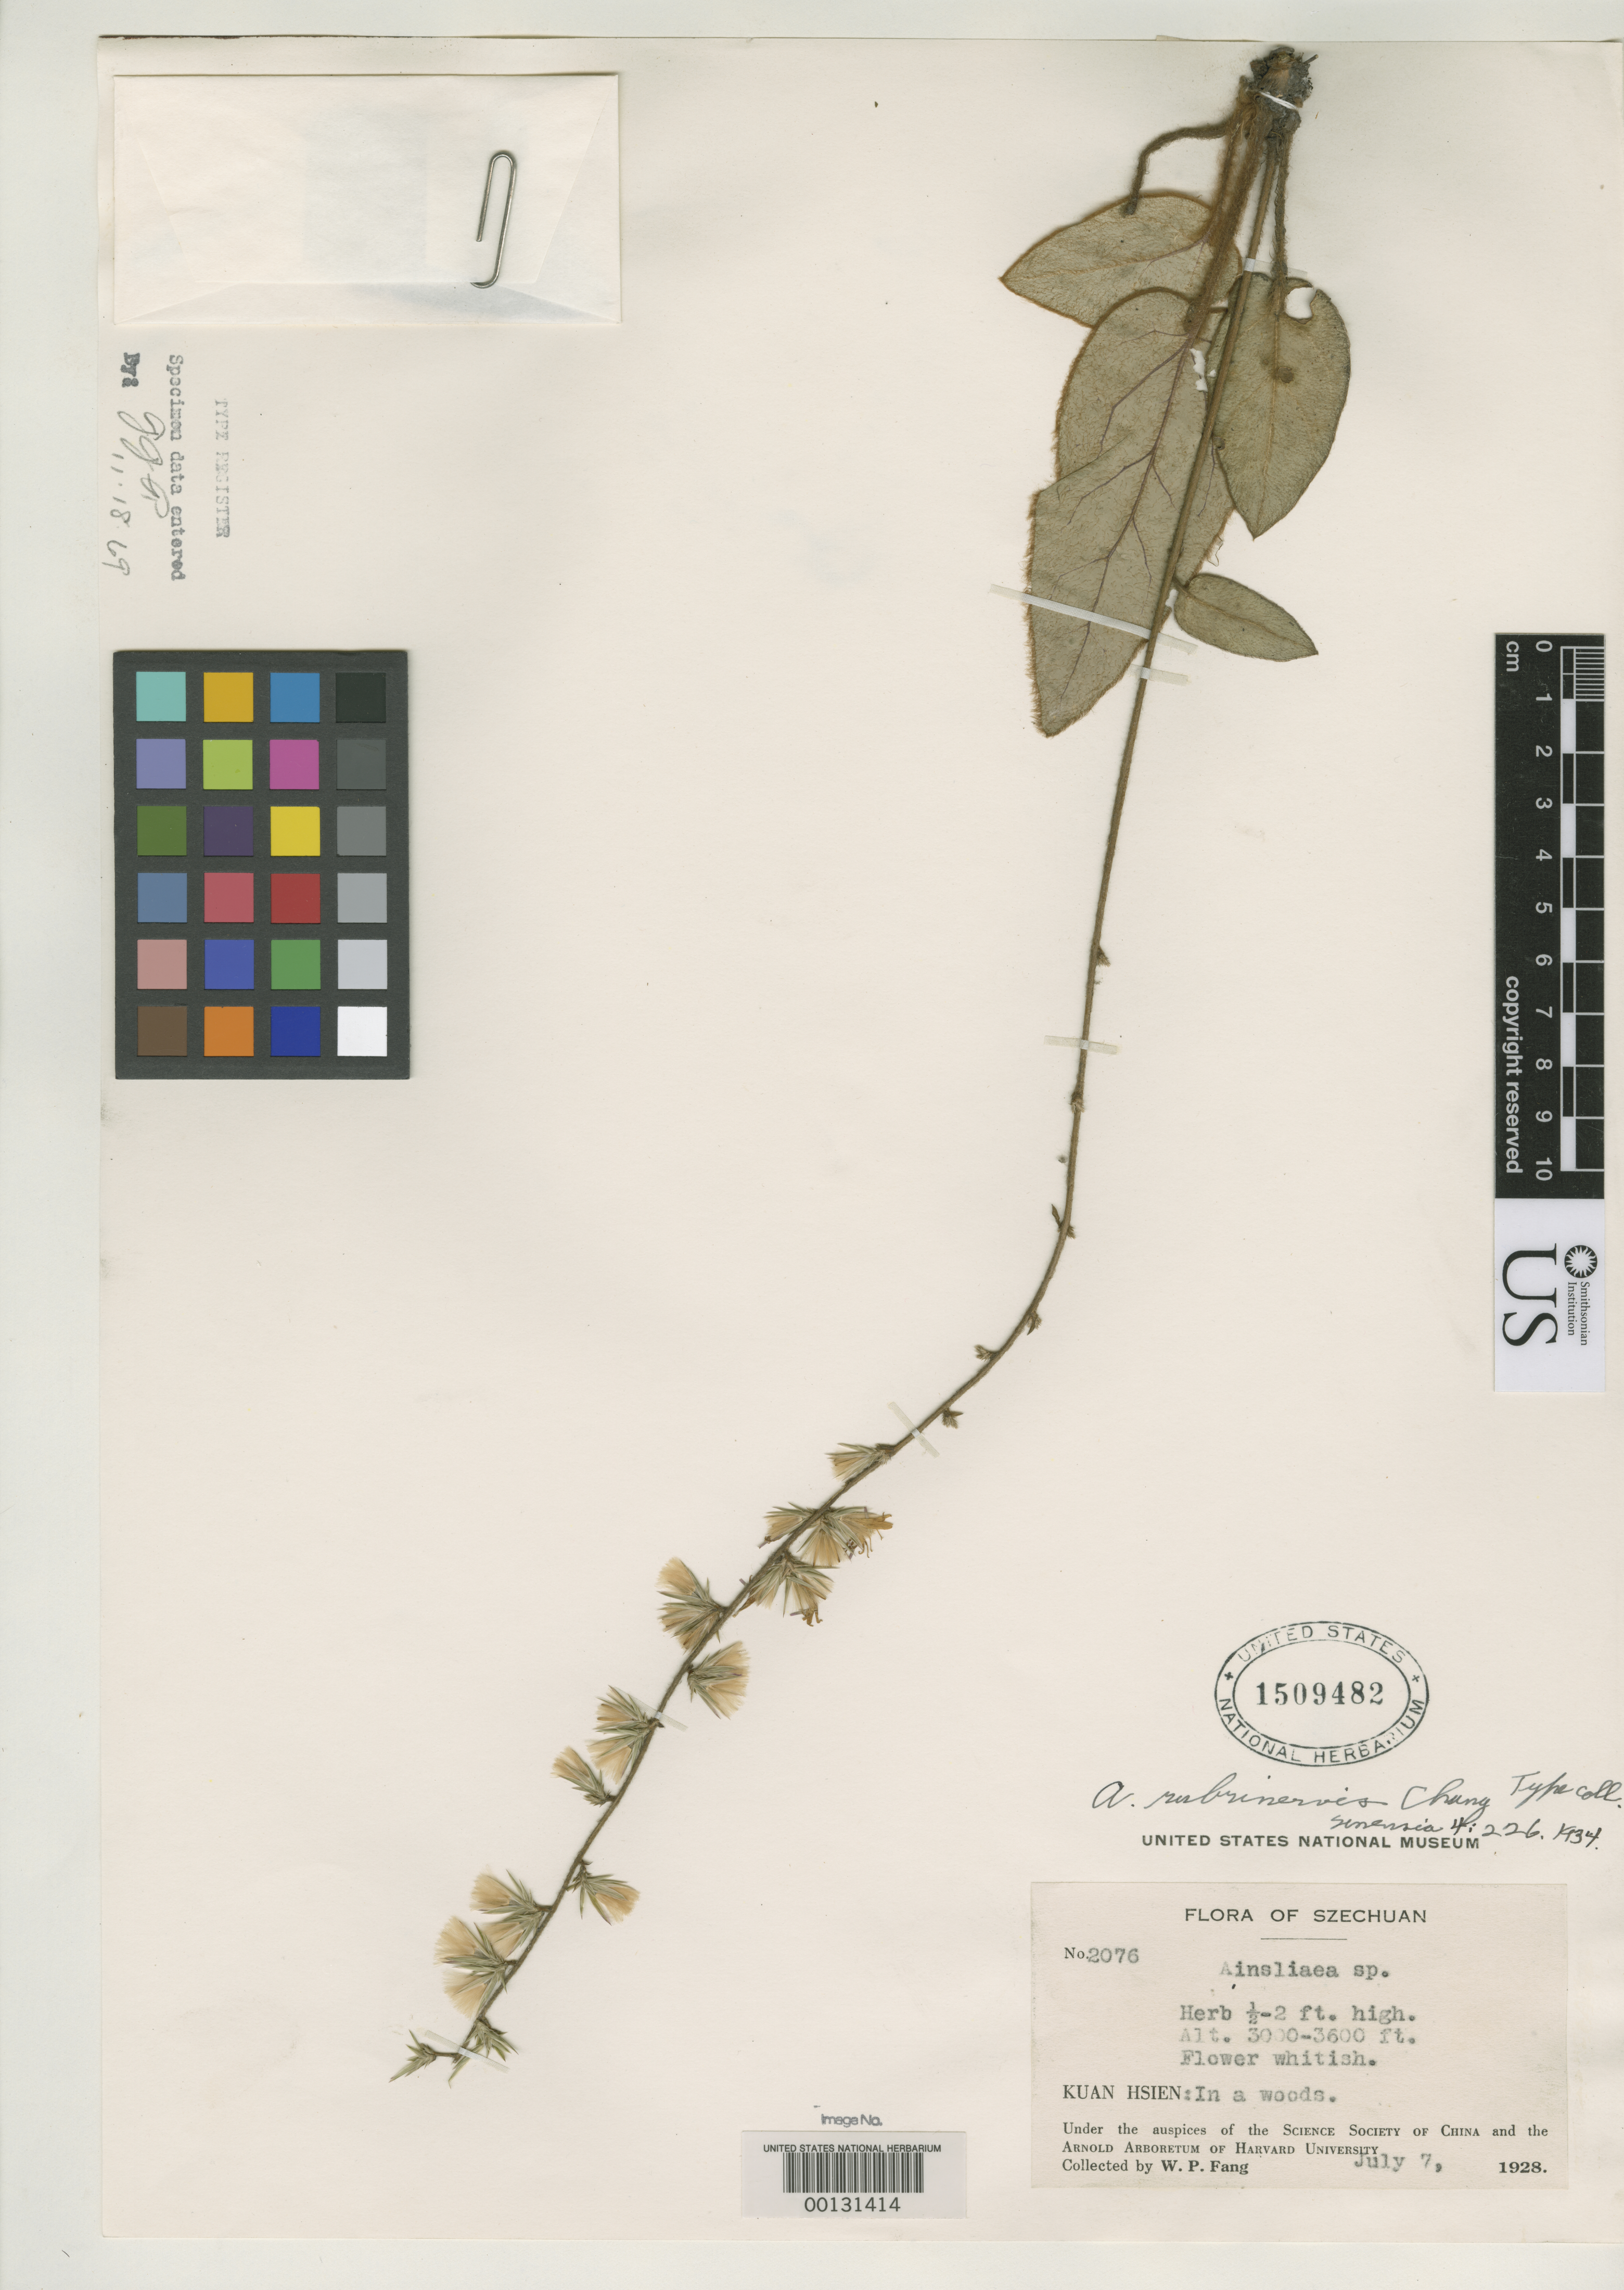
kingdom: Plantae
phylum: Tracheophyta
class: Magnoliopsida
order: Asterales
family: Asteraceae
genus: Ainsliaea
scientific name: Ainsliaea rubrinervis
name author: C.C. Chang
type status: Type Collection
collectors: W. P. Fang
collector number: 2076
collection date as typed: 07 Jul 1928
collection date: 1928-07-07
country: China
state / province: Sichuan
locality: Kuan Hsien.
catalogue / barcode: US 1509482